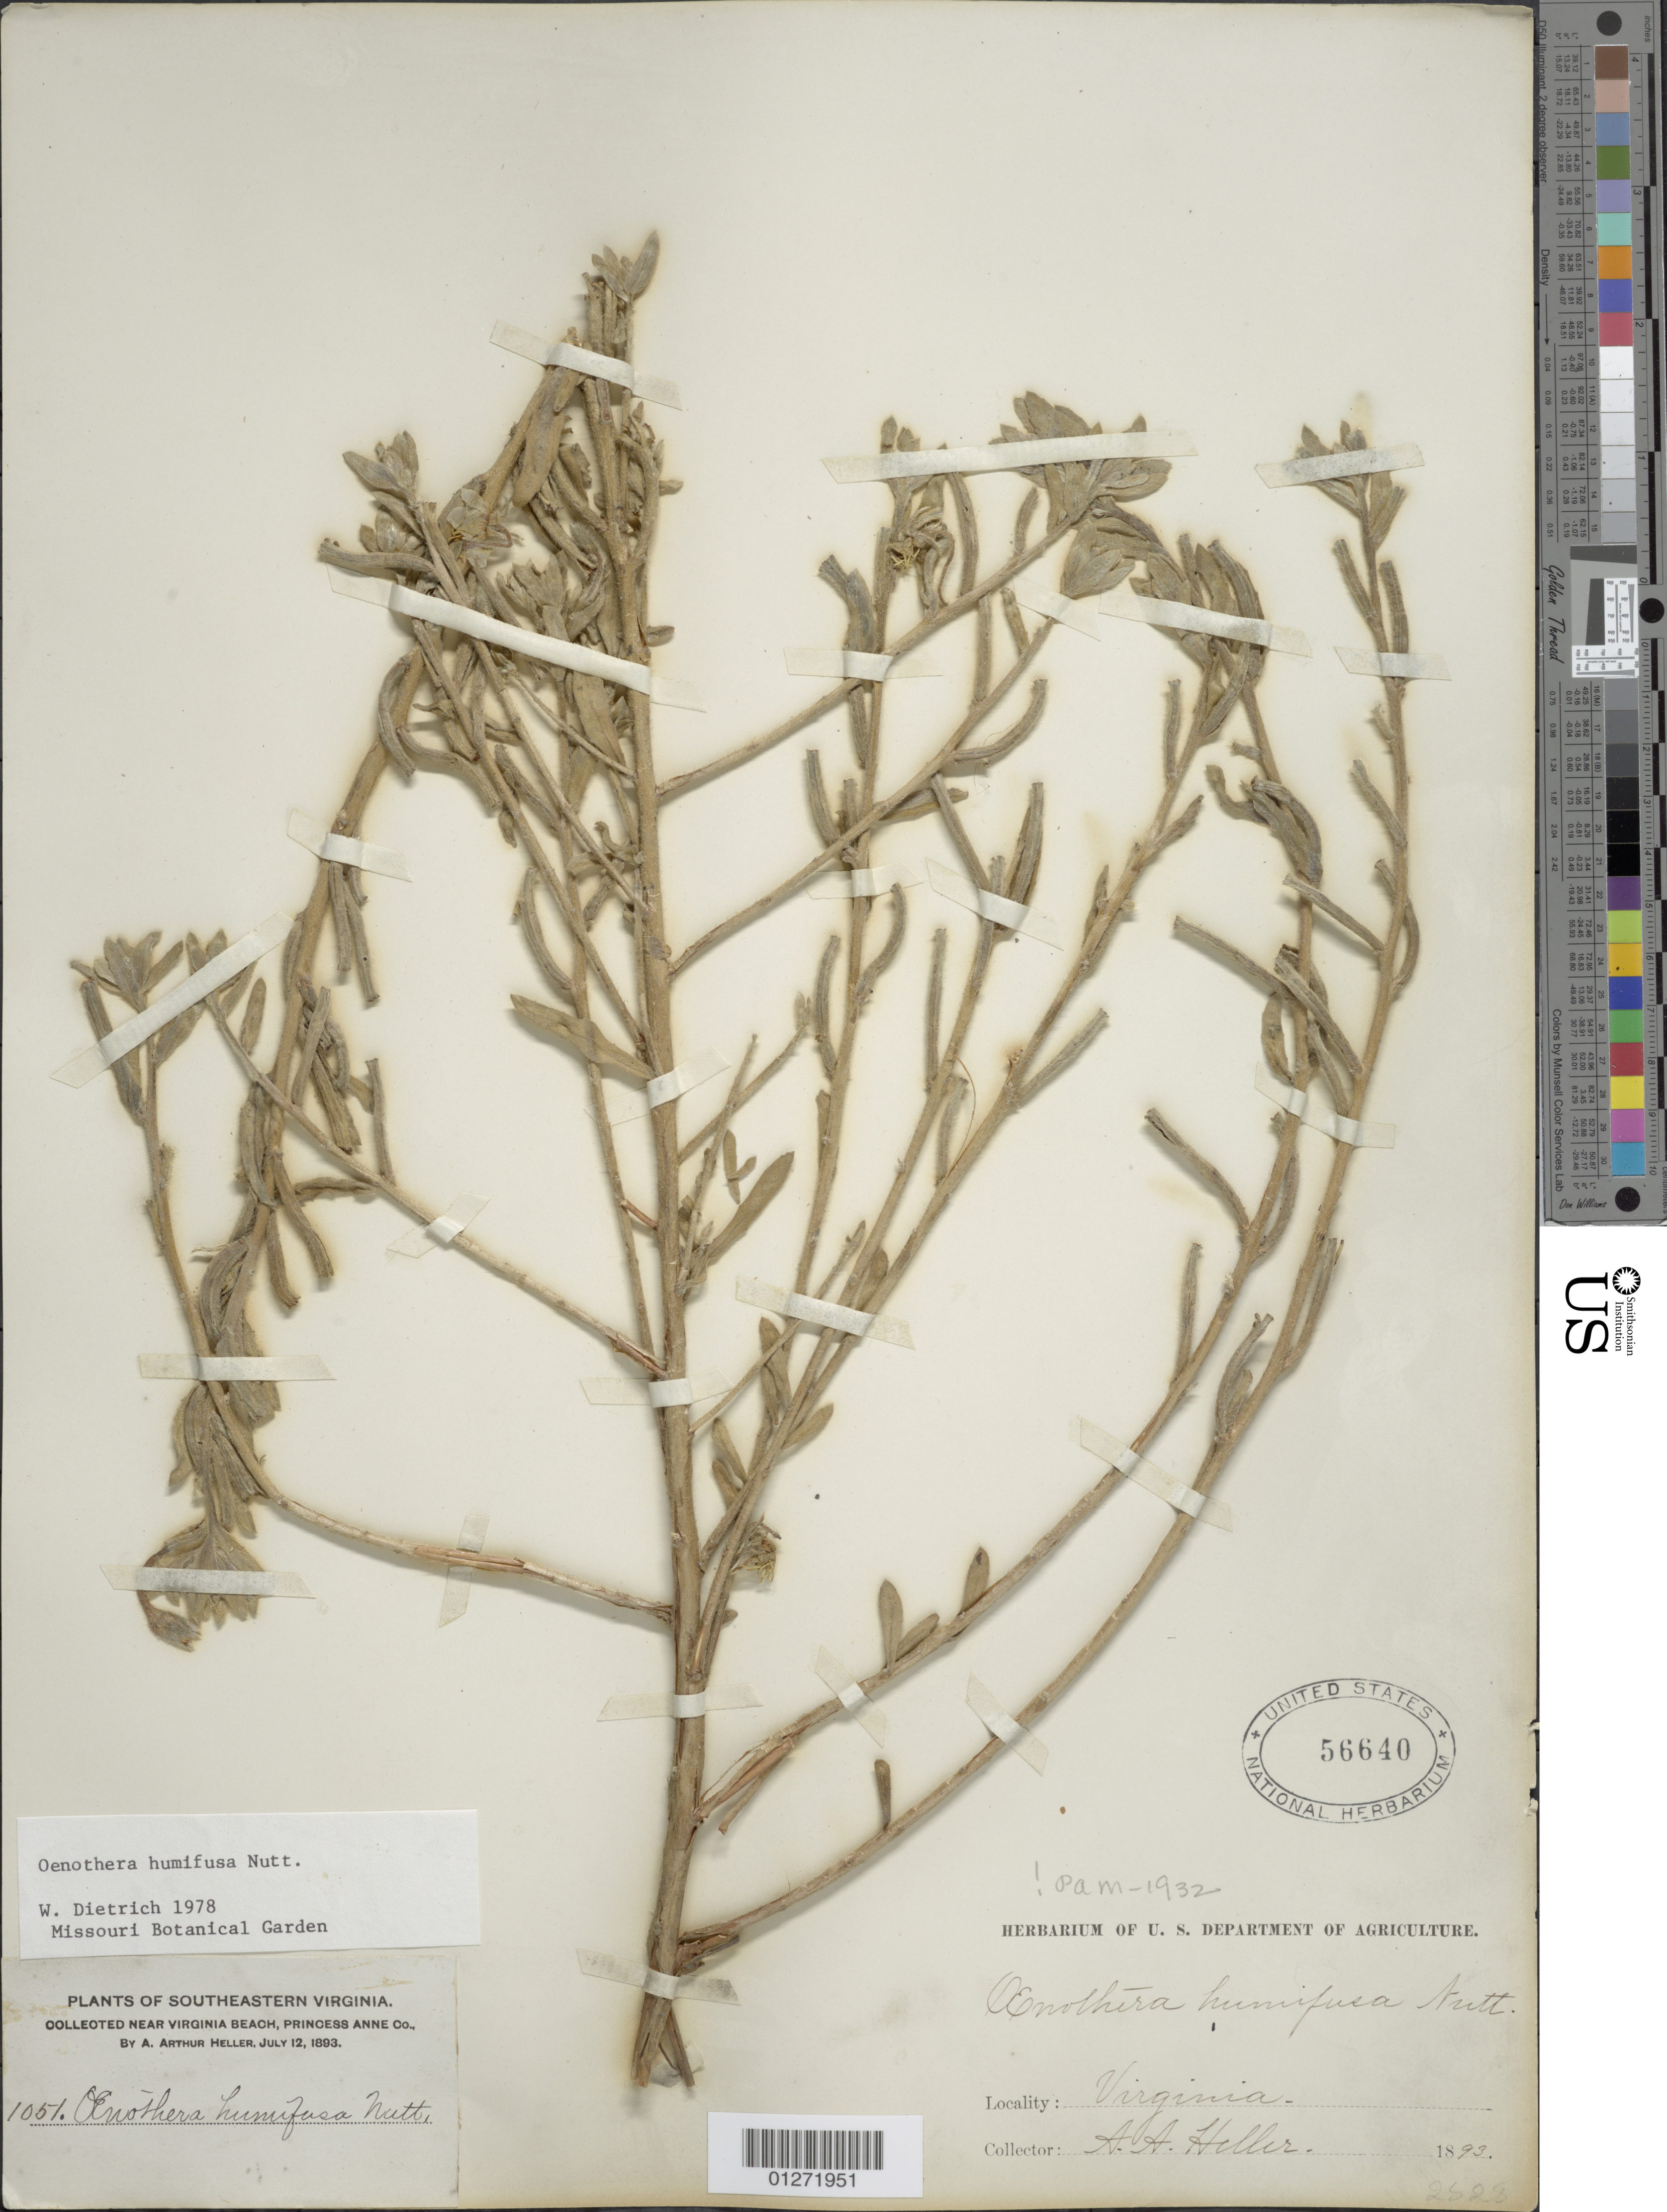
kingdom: Plantae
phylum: Tracheophyta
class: Magnoliopsida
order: Myrtales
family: Onagraceae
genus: Oenothera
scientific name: Oenothera humifusa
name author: Nutt.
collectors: A. A. Heller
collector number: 1051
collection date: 1893-07-12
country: United States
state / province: Virginia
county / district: City of Virginia Beach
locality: near Virginia Beach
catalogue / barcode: US 56640